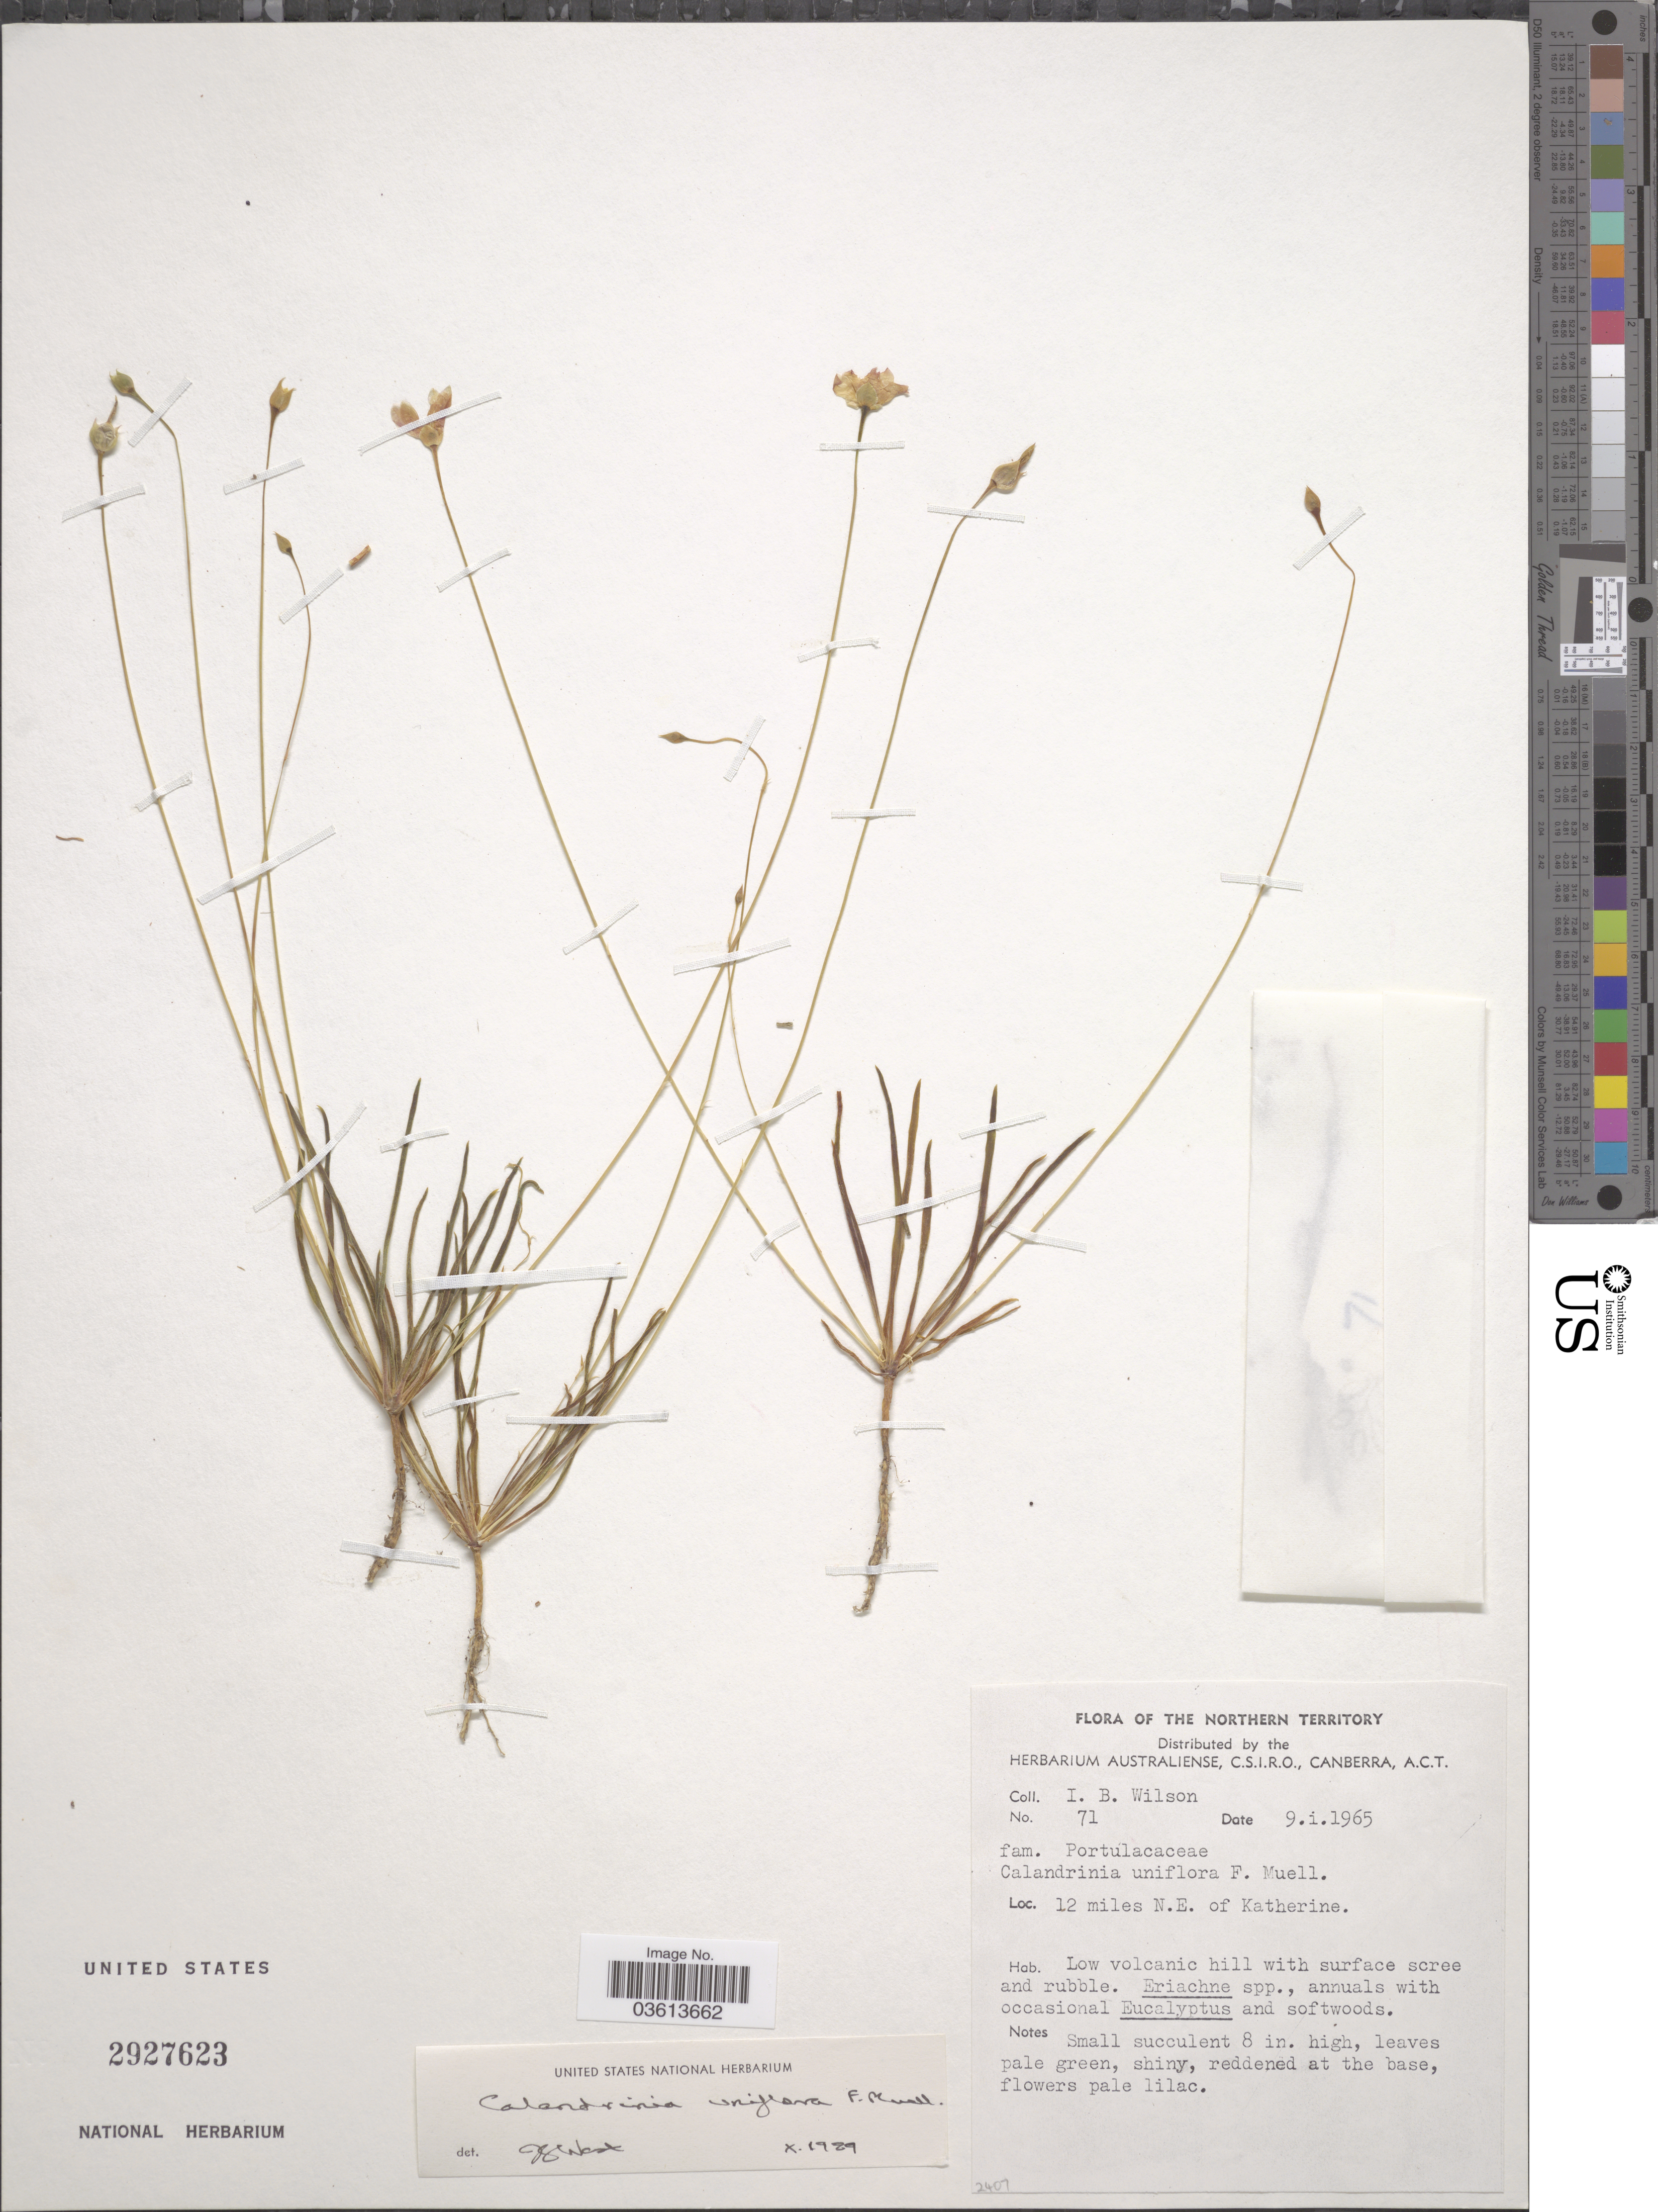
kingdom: Plantae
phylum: Tracheophyta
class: Magnoliopsida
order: Caryophyllales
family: Montiaceae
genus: Parakeelya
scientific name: Parakeelya uniflora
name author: (F. Muell.) Hershk.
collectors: I. B. Wilson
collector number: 71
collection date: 1965-01-09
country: Australia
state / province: Northern Territory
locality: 12 miles N.E. of Katherine.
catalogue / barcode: US 2927623